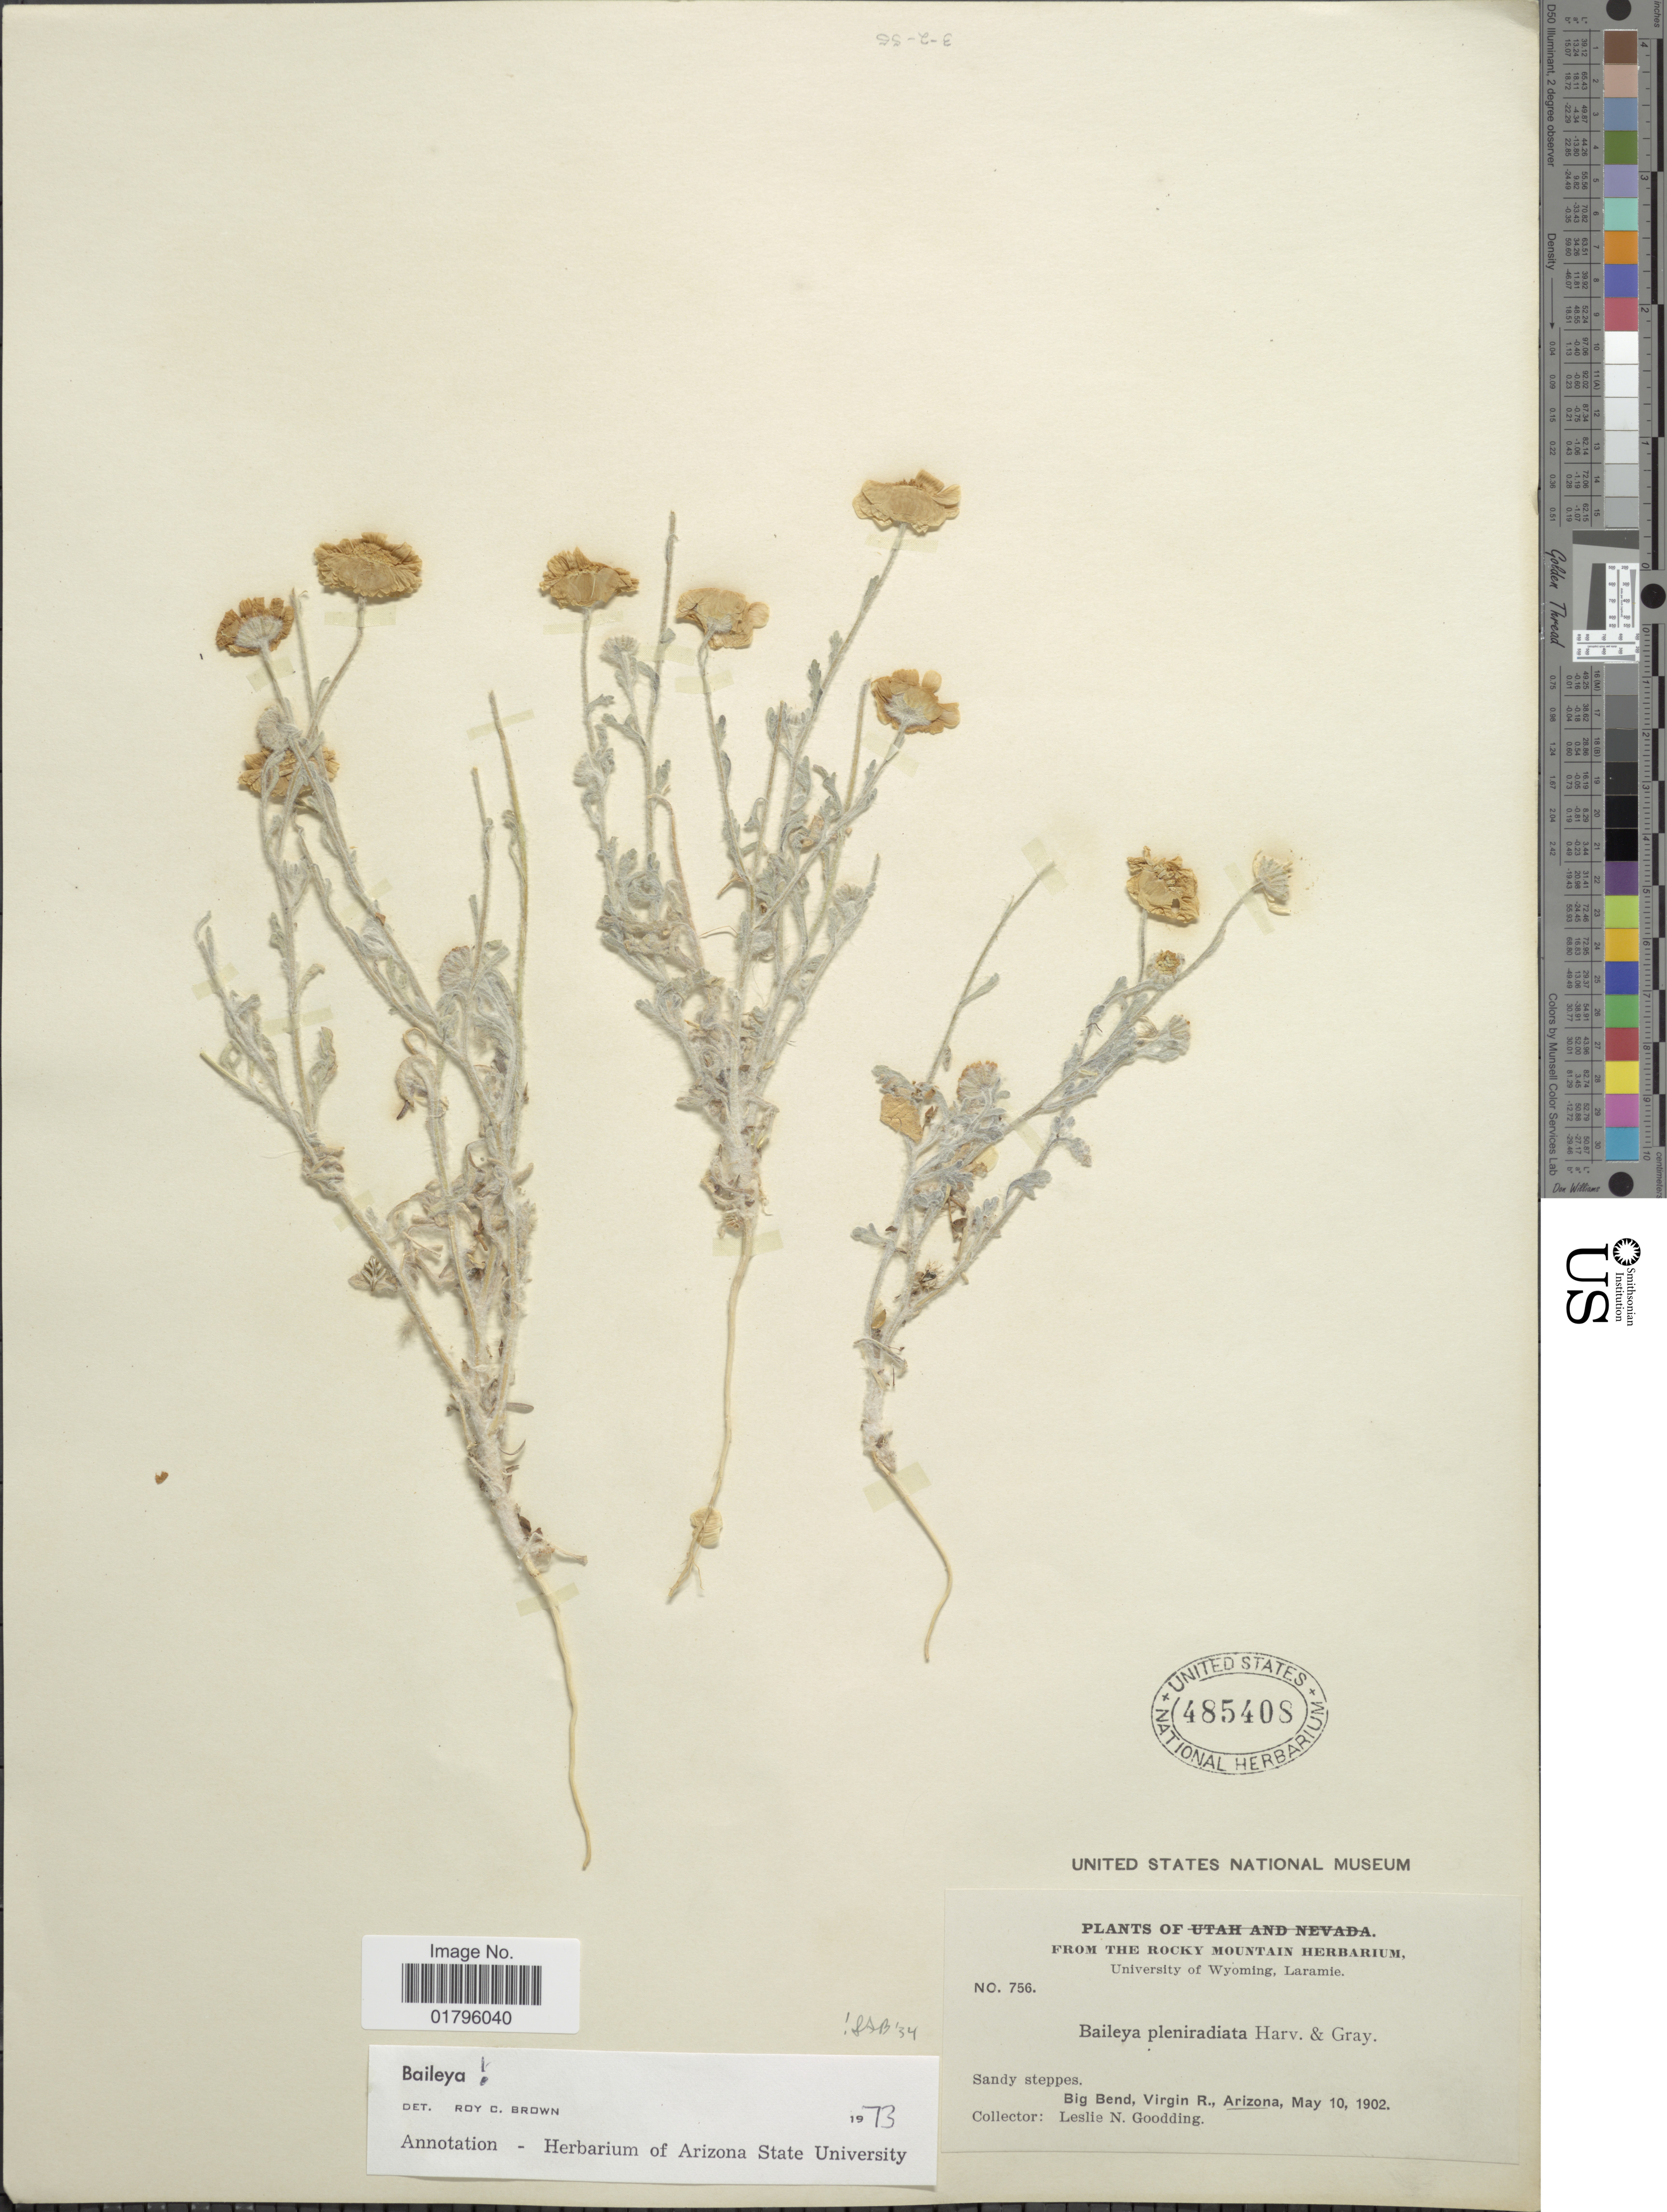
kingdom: Plantae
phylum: Tracheophyta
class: Magnoliopsida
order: Asterales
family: Asteraceae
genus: Baileya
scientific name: Baileya pleniradiata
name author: Harv. & A. Gray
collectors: L. N. Goodding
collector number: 756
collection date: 1902-05-10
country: United States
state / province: Arizona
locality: Big Bend, Virgin R., Arizona.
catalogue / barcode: US 485408